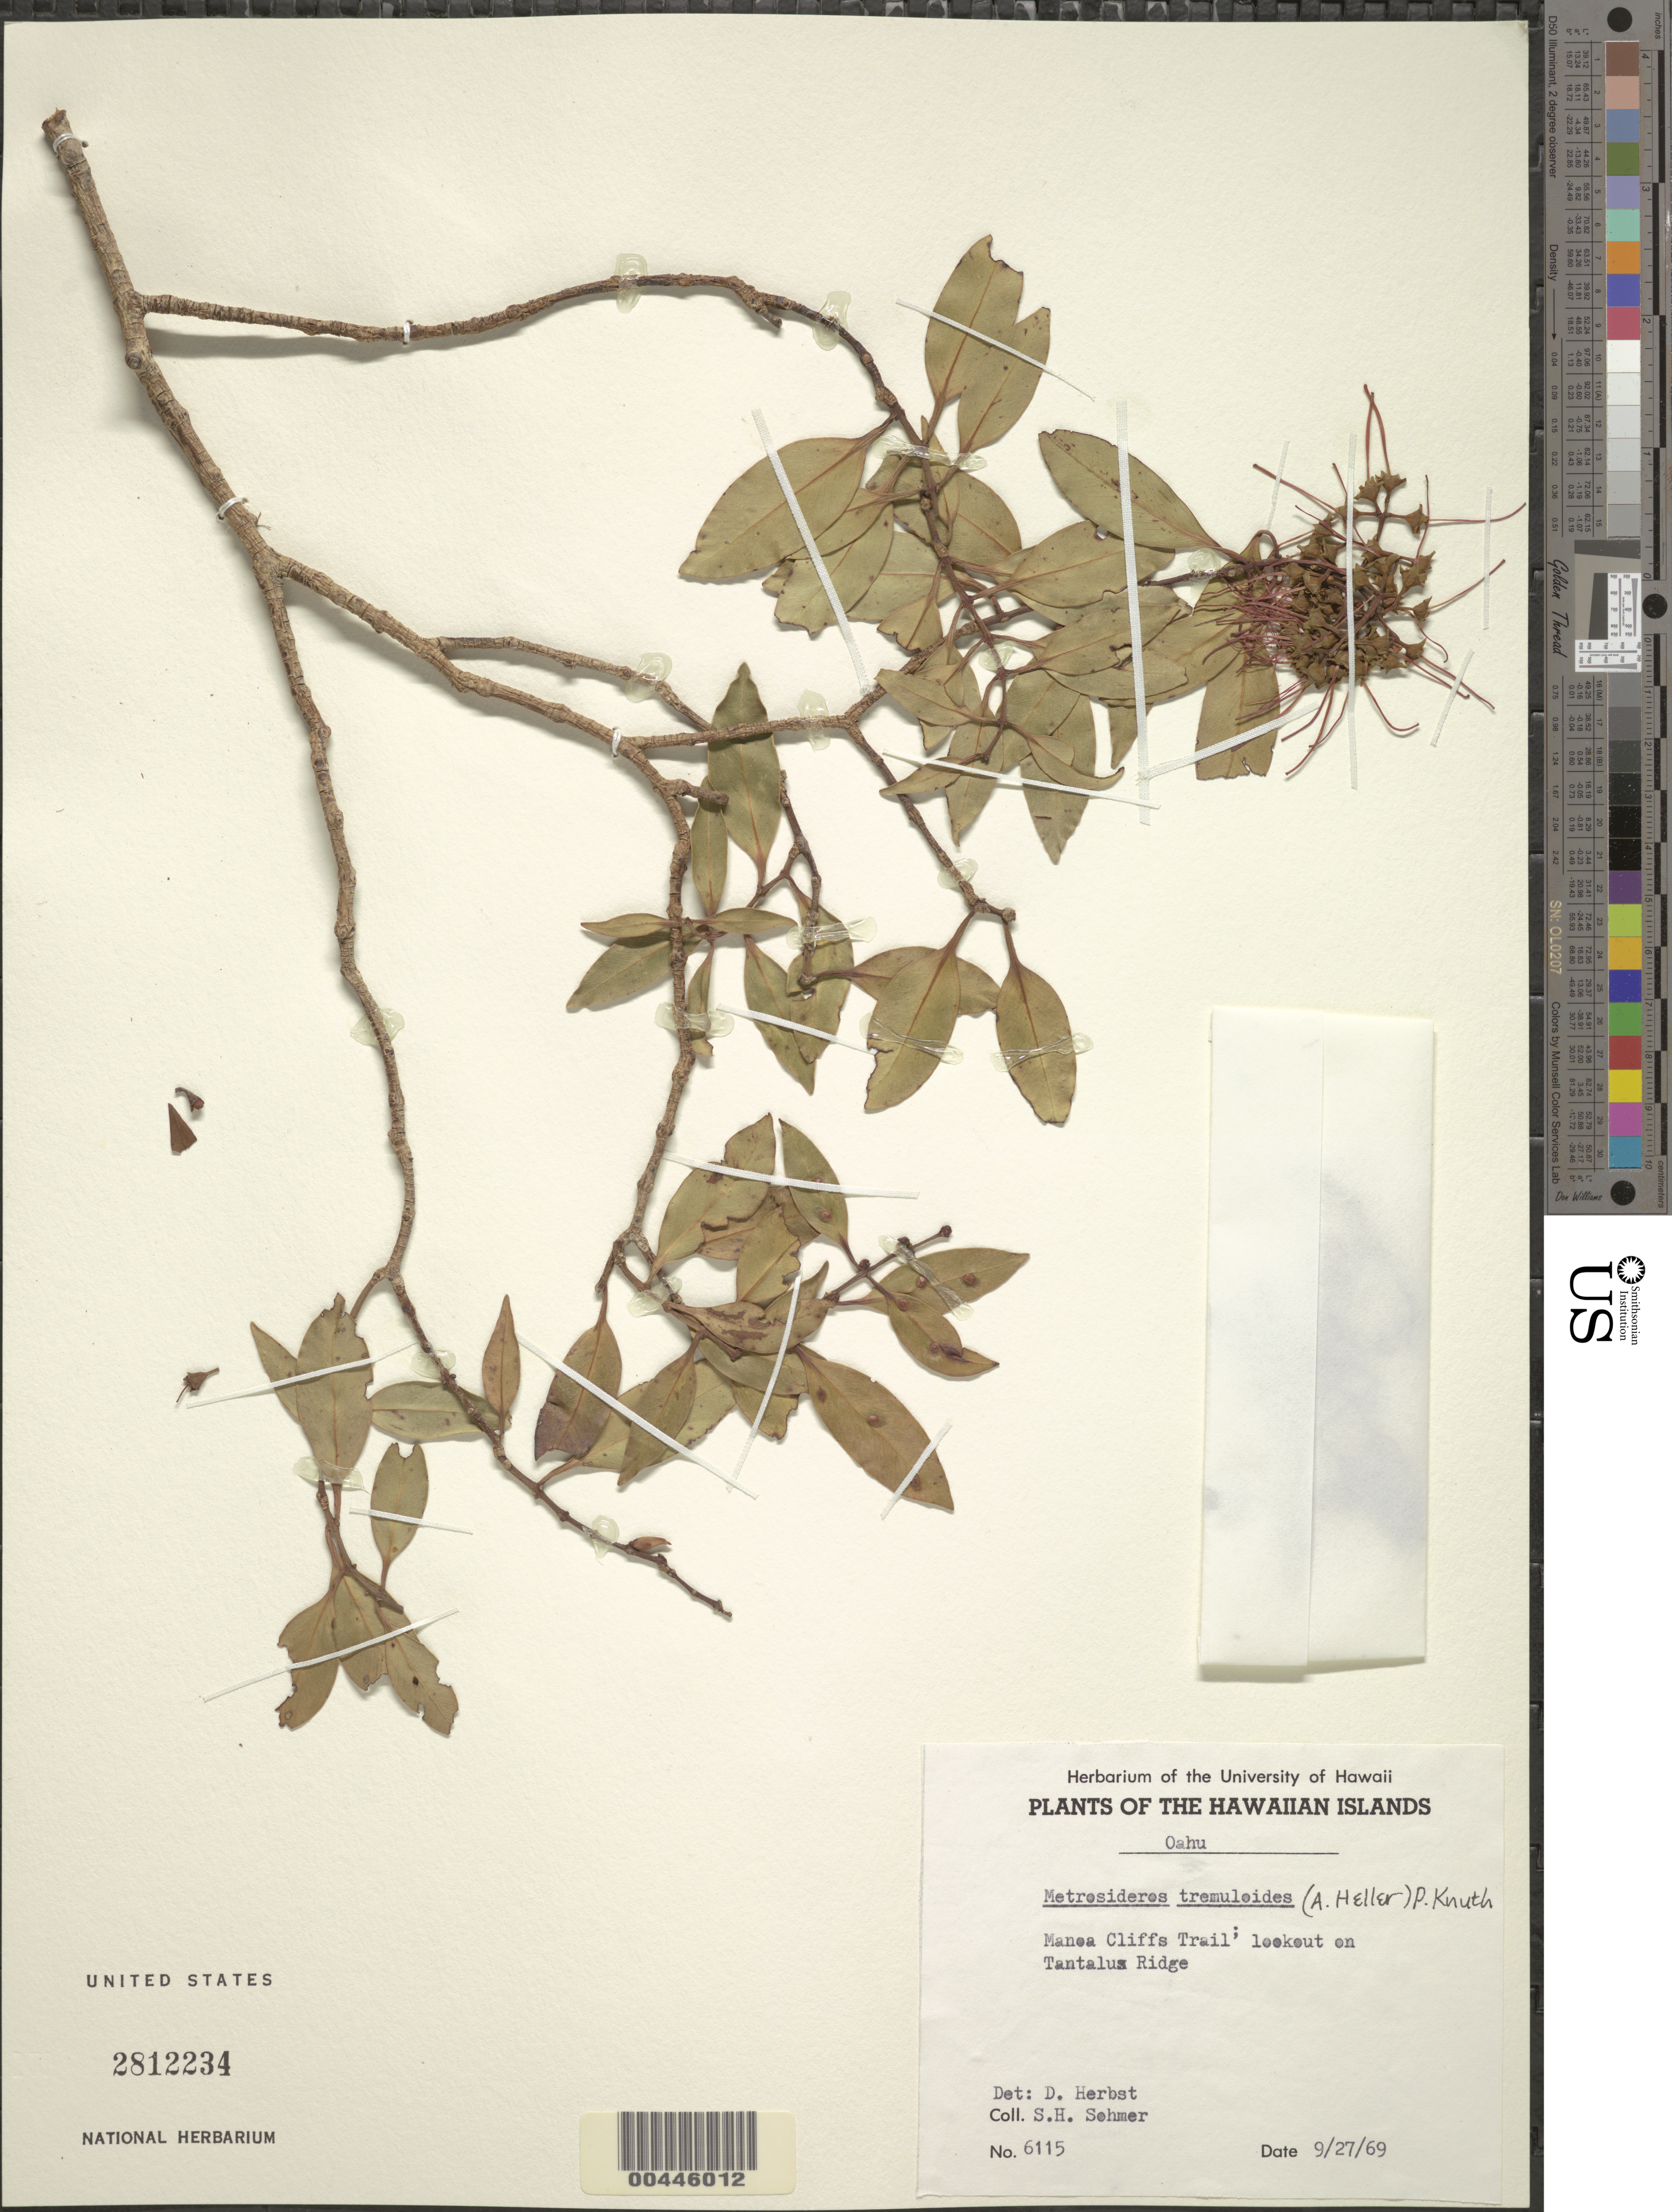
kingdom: Plantae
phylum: Tracheophyta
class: Magnoliopsida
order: Myrtales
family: Myrtaceae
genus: Metrosideros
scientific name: Metrosideros tremuloides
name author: (A. Heller) Knuth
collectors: D. R. Herbst & S. H. Sohmer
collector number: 6115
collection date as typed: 27 Sep 1969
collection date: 1969-09-27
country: United States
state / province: Hawaii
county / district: Honolulu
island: Oahu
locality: Manoa Cliffs Trail, lookout on Tantalus Ridge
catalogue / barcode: US 2812234